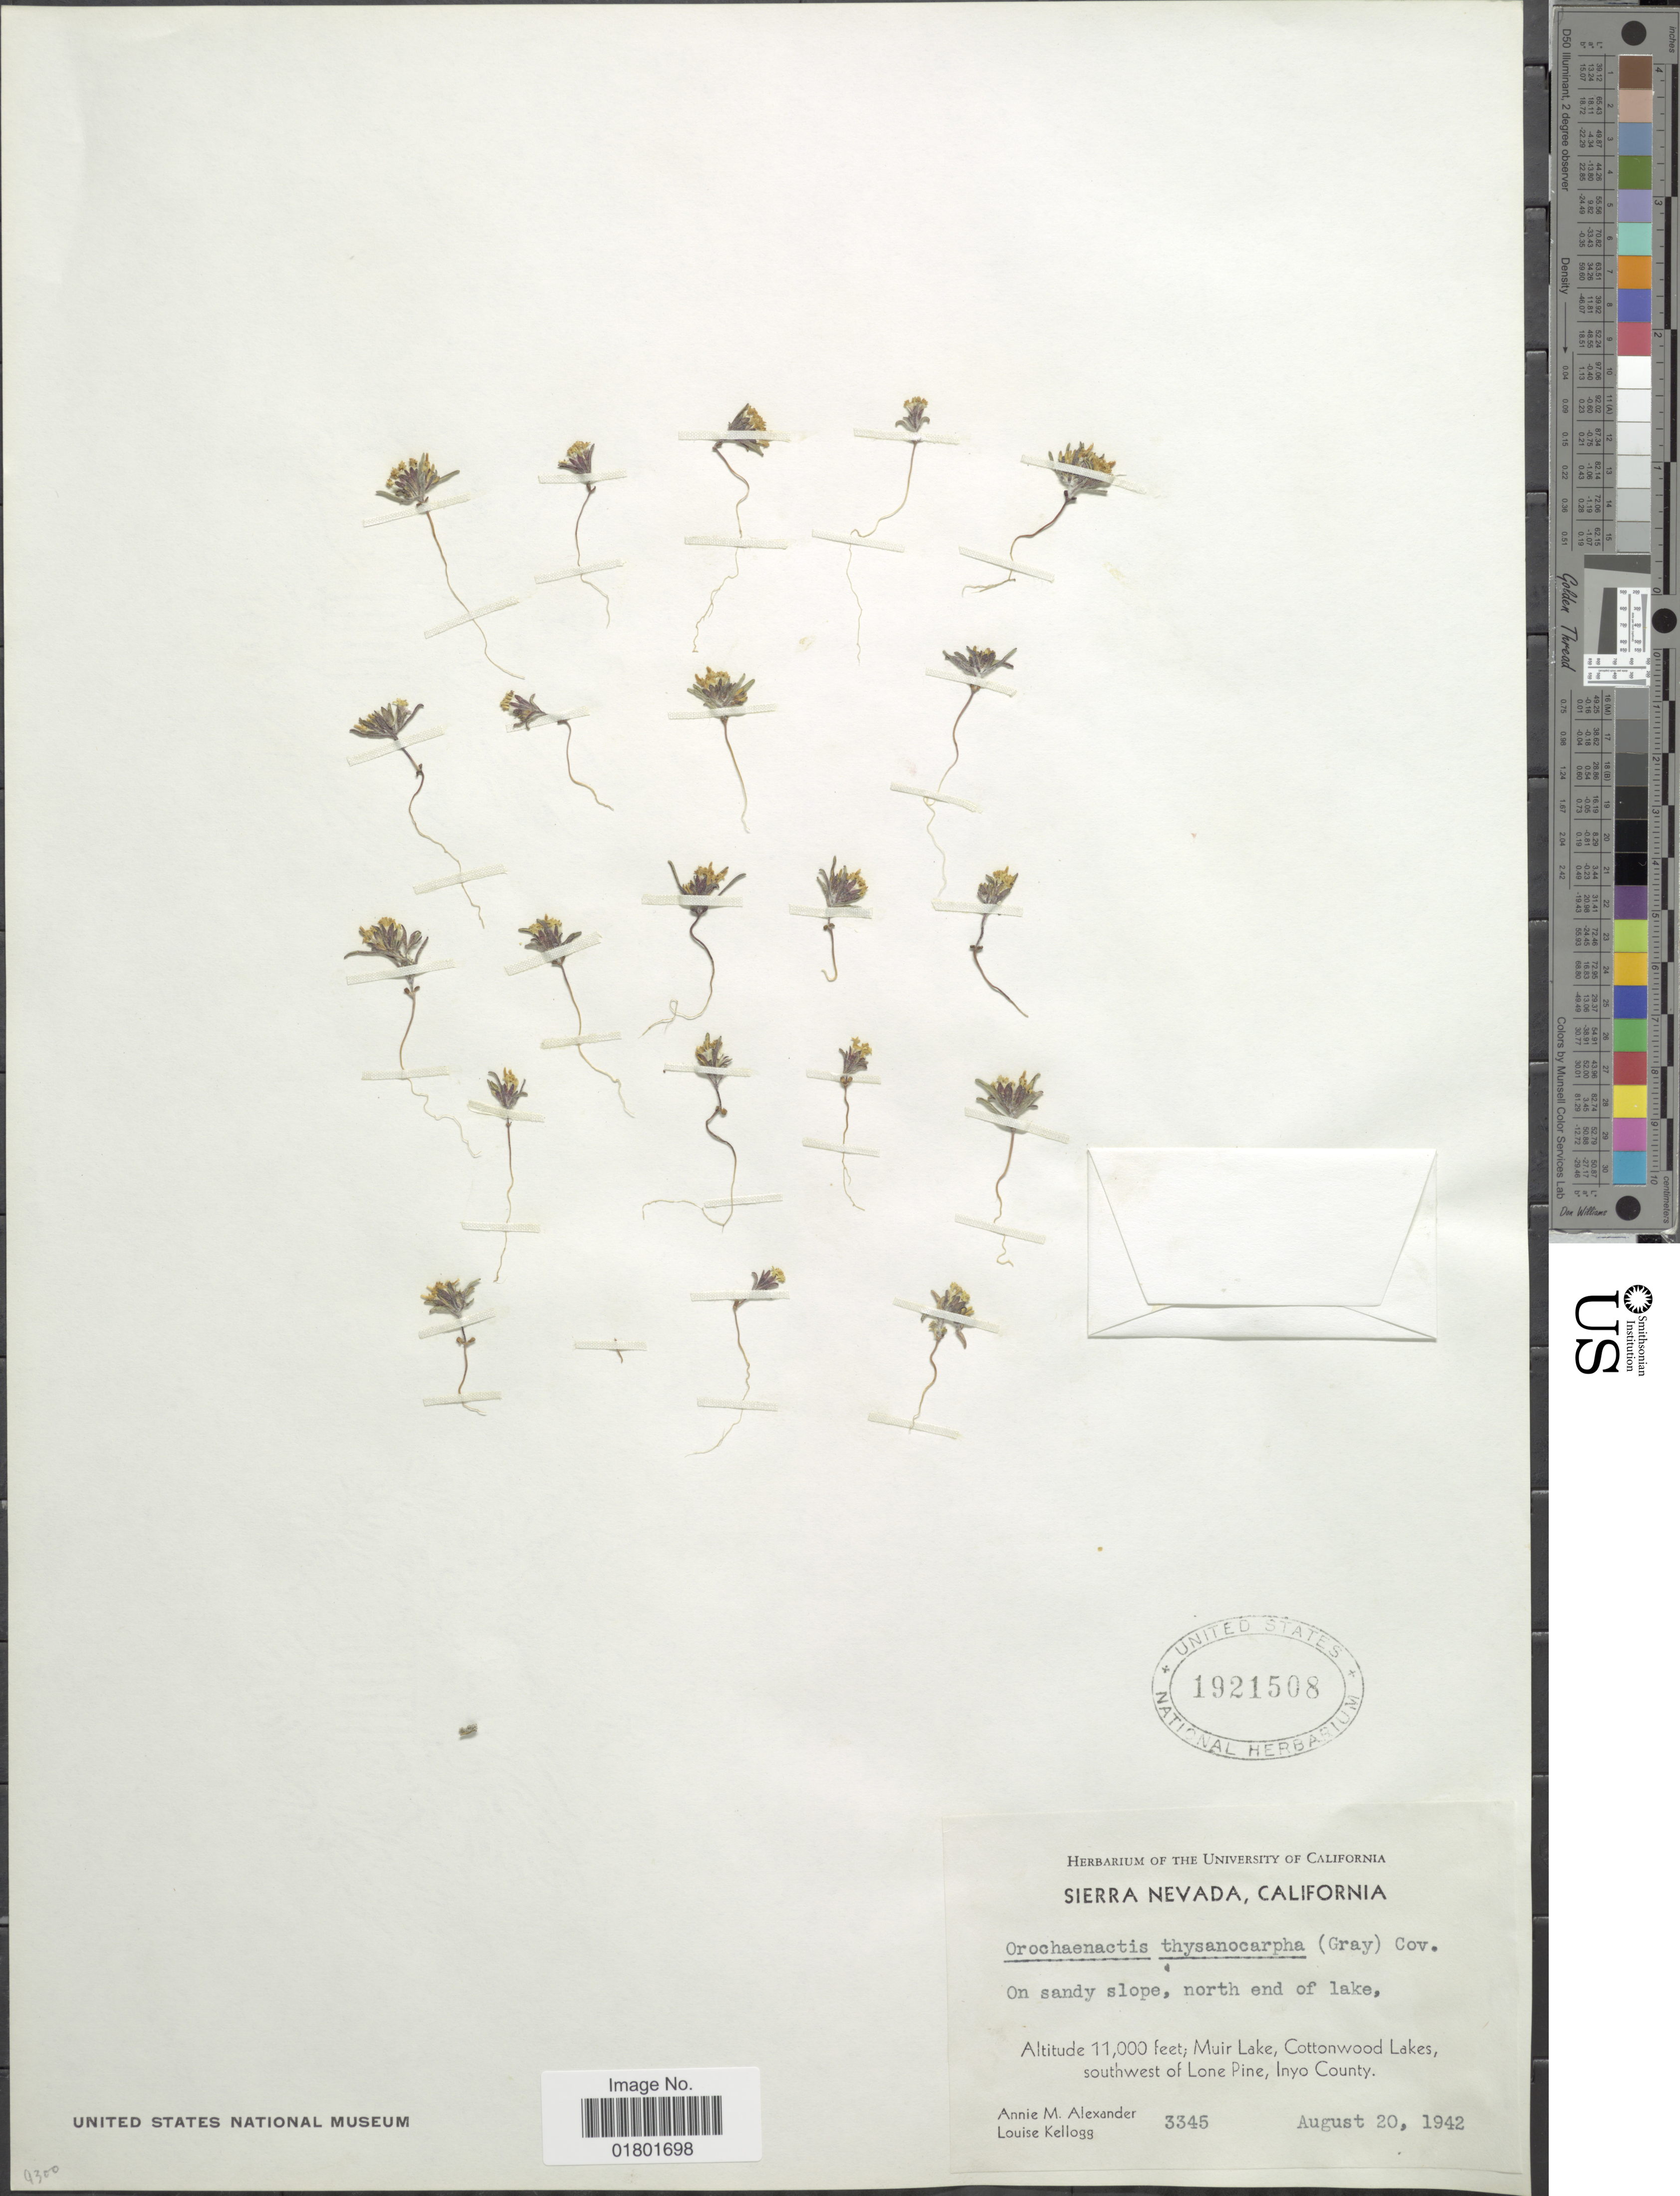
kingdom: Plantae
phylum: Tracheophyta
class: Magnoliopsida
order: Asterales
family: Asteraceae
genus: Orochaenactis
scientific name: Orochaenactis thysanocarpha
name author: (A. Gray) Coville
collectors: A. M. Alexander & L. Kellogg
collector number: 3345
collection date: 1942-08-20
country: United States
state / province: California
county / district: Inyo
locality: Sierra Nevada, Muir Lake, Cottonwood Lakes, southwest of Lone Pine, Inyo County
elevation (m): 3353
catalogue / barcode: US 1921508